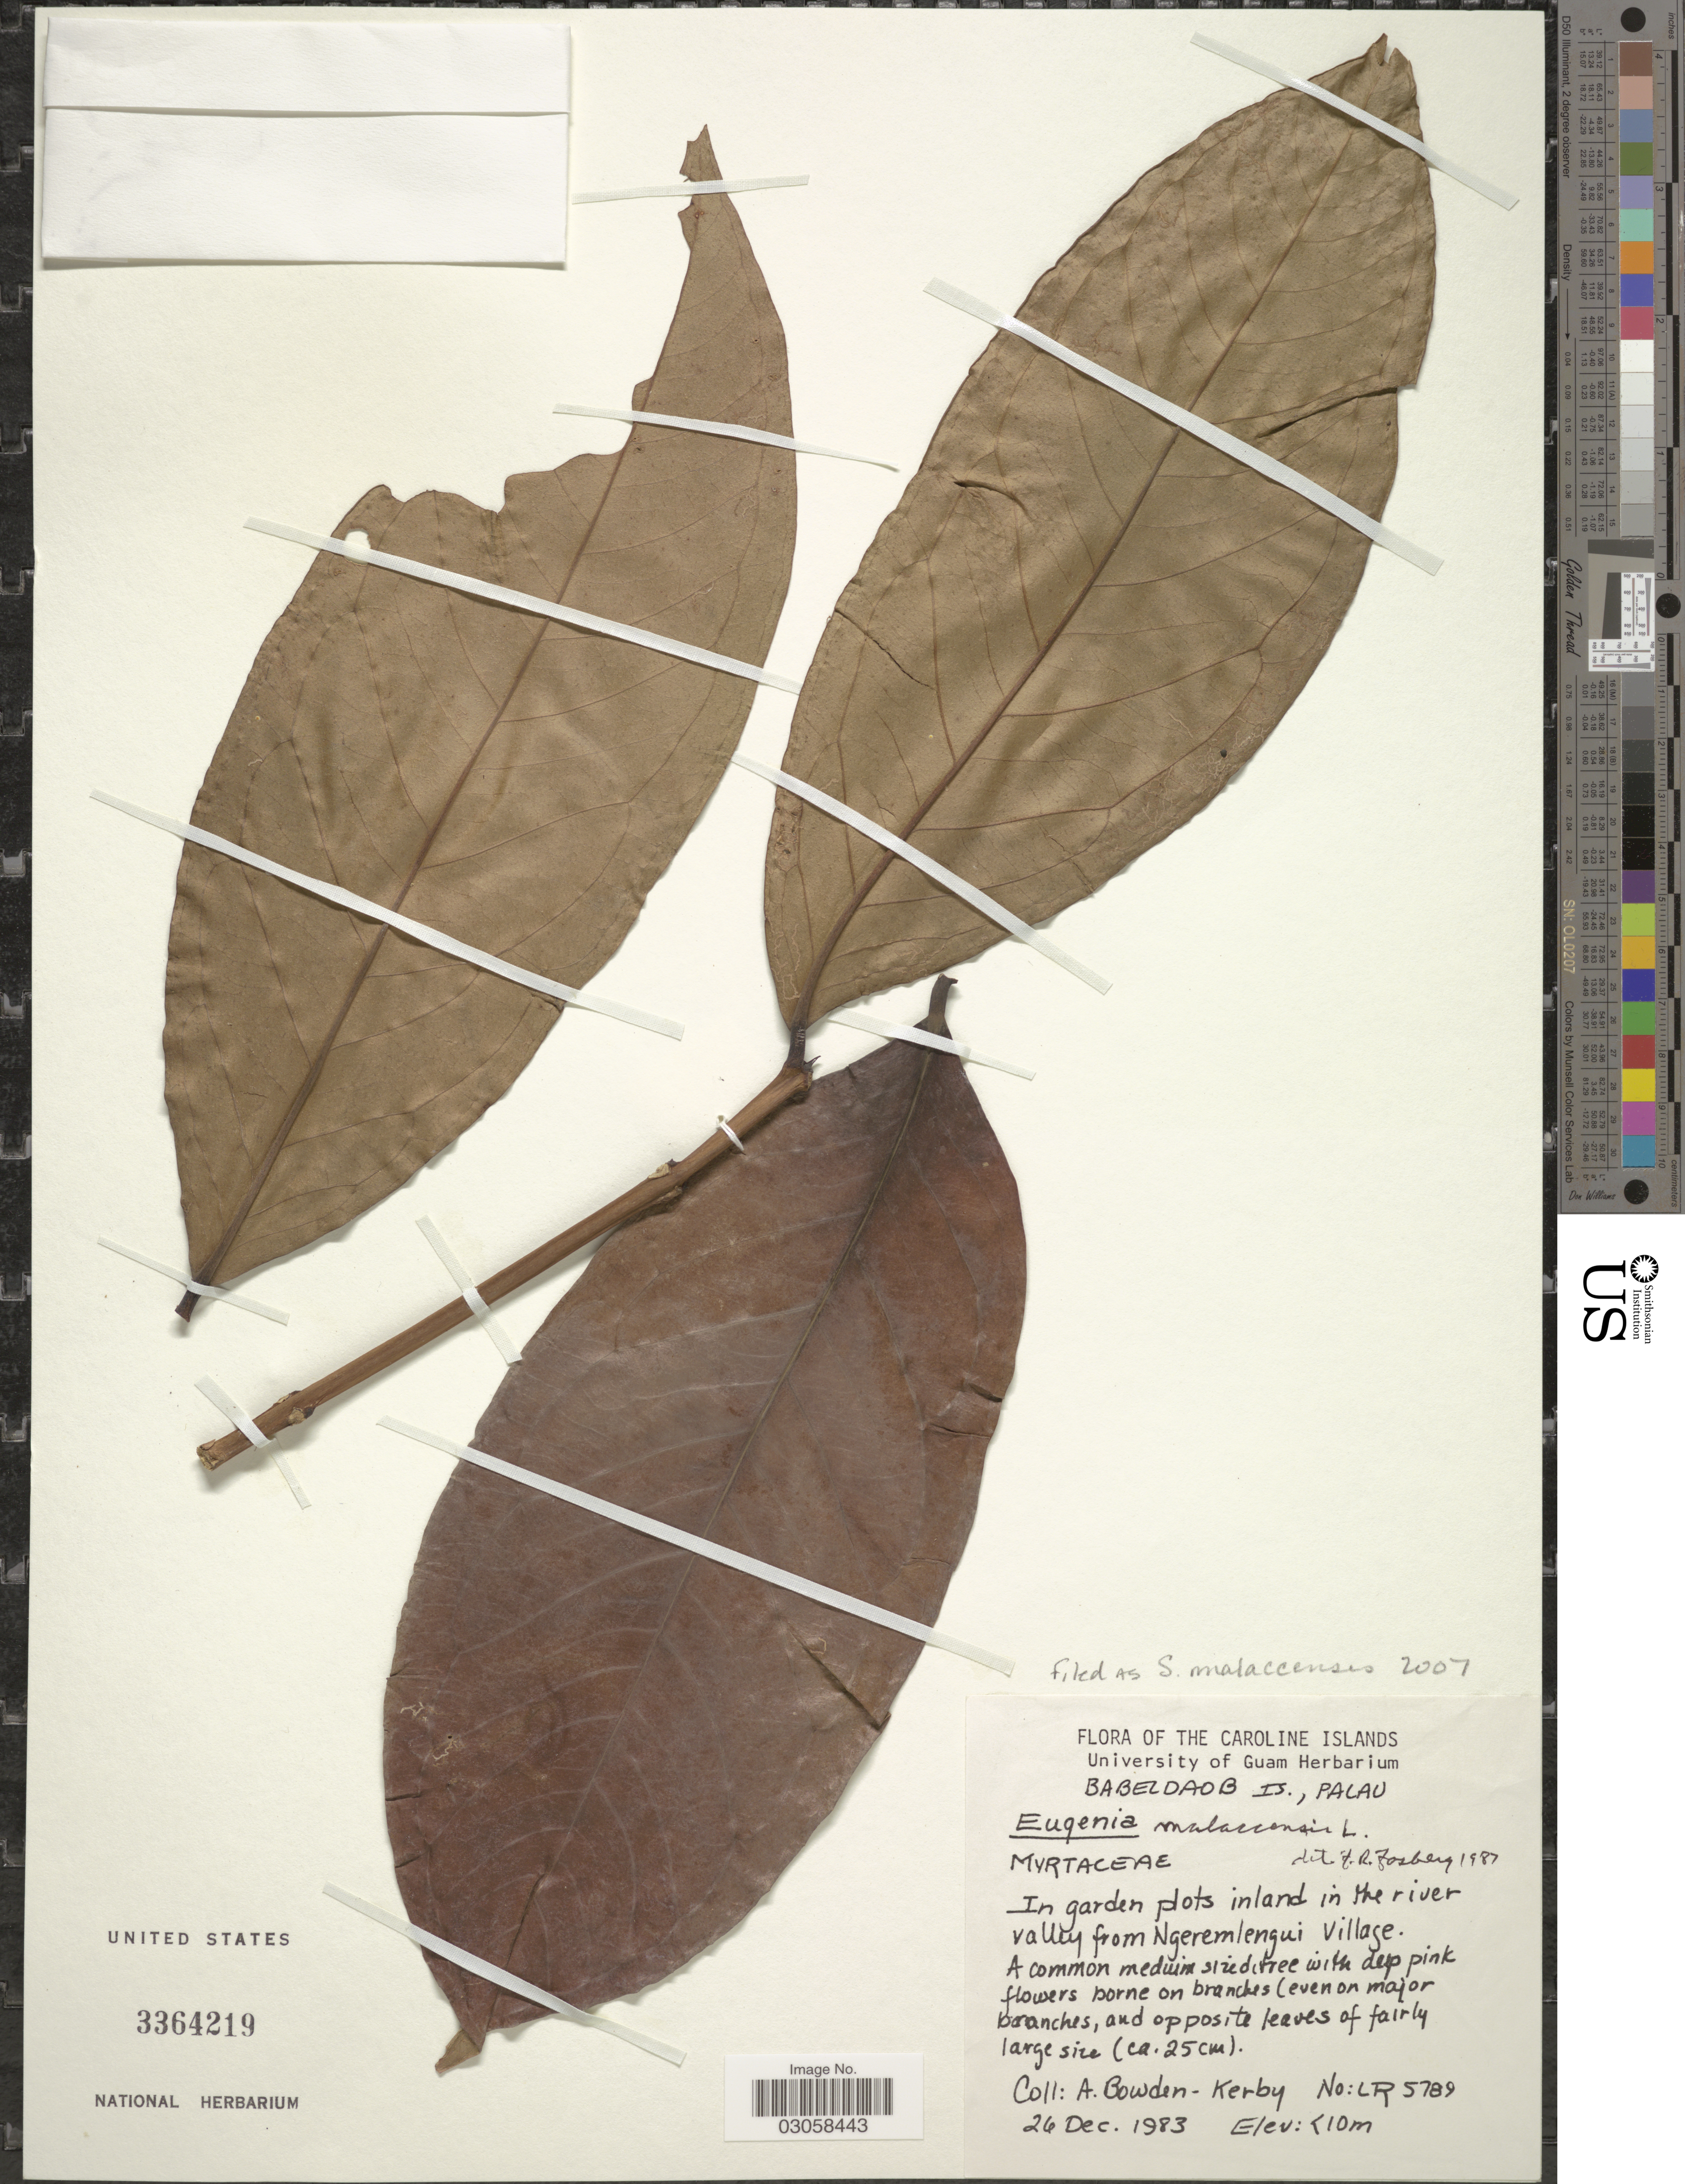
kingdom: Plantae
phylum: Tracheophyta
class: Magnoliopsida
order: Myrtales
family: Myrtaceae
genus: Syzygium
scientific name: Syzygium malaccense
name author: (L.) Merr. & L.M. Perry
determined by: Strong, Mark T., (BOT), Smithsonian Institution - National Museum of Natural History (UNITED STATES)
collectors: A. Bowden-Kerby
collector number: LR 5789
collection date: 1983-12-26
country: Palau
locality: The Caroline Islands. Babeldaob Is., Palau. In garden plots inland in the river valley from Negremlengui village.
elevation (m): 10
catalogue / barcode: US 3364219